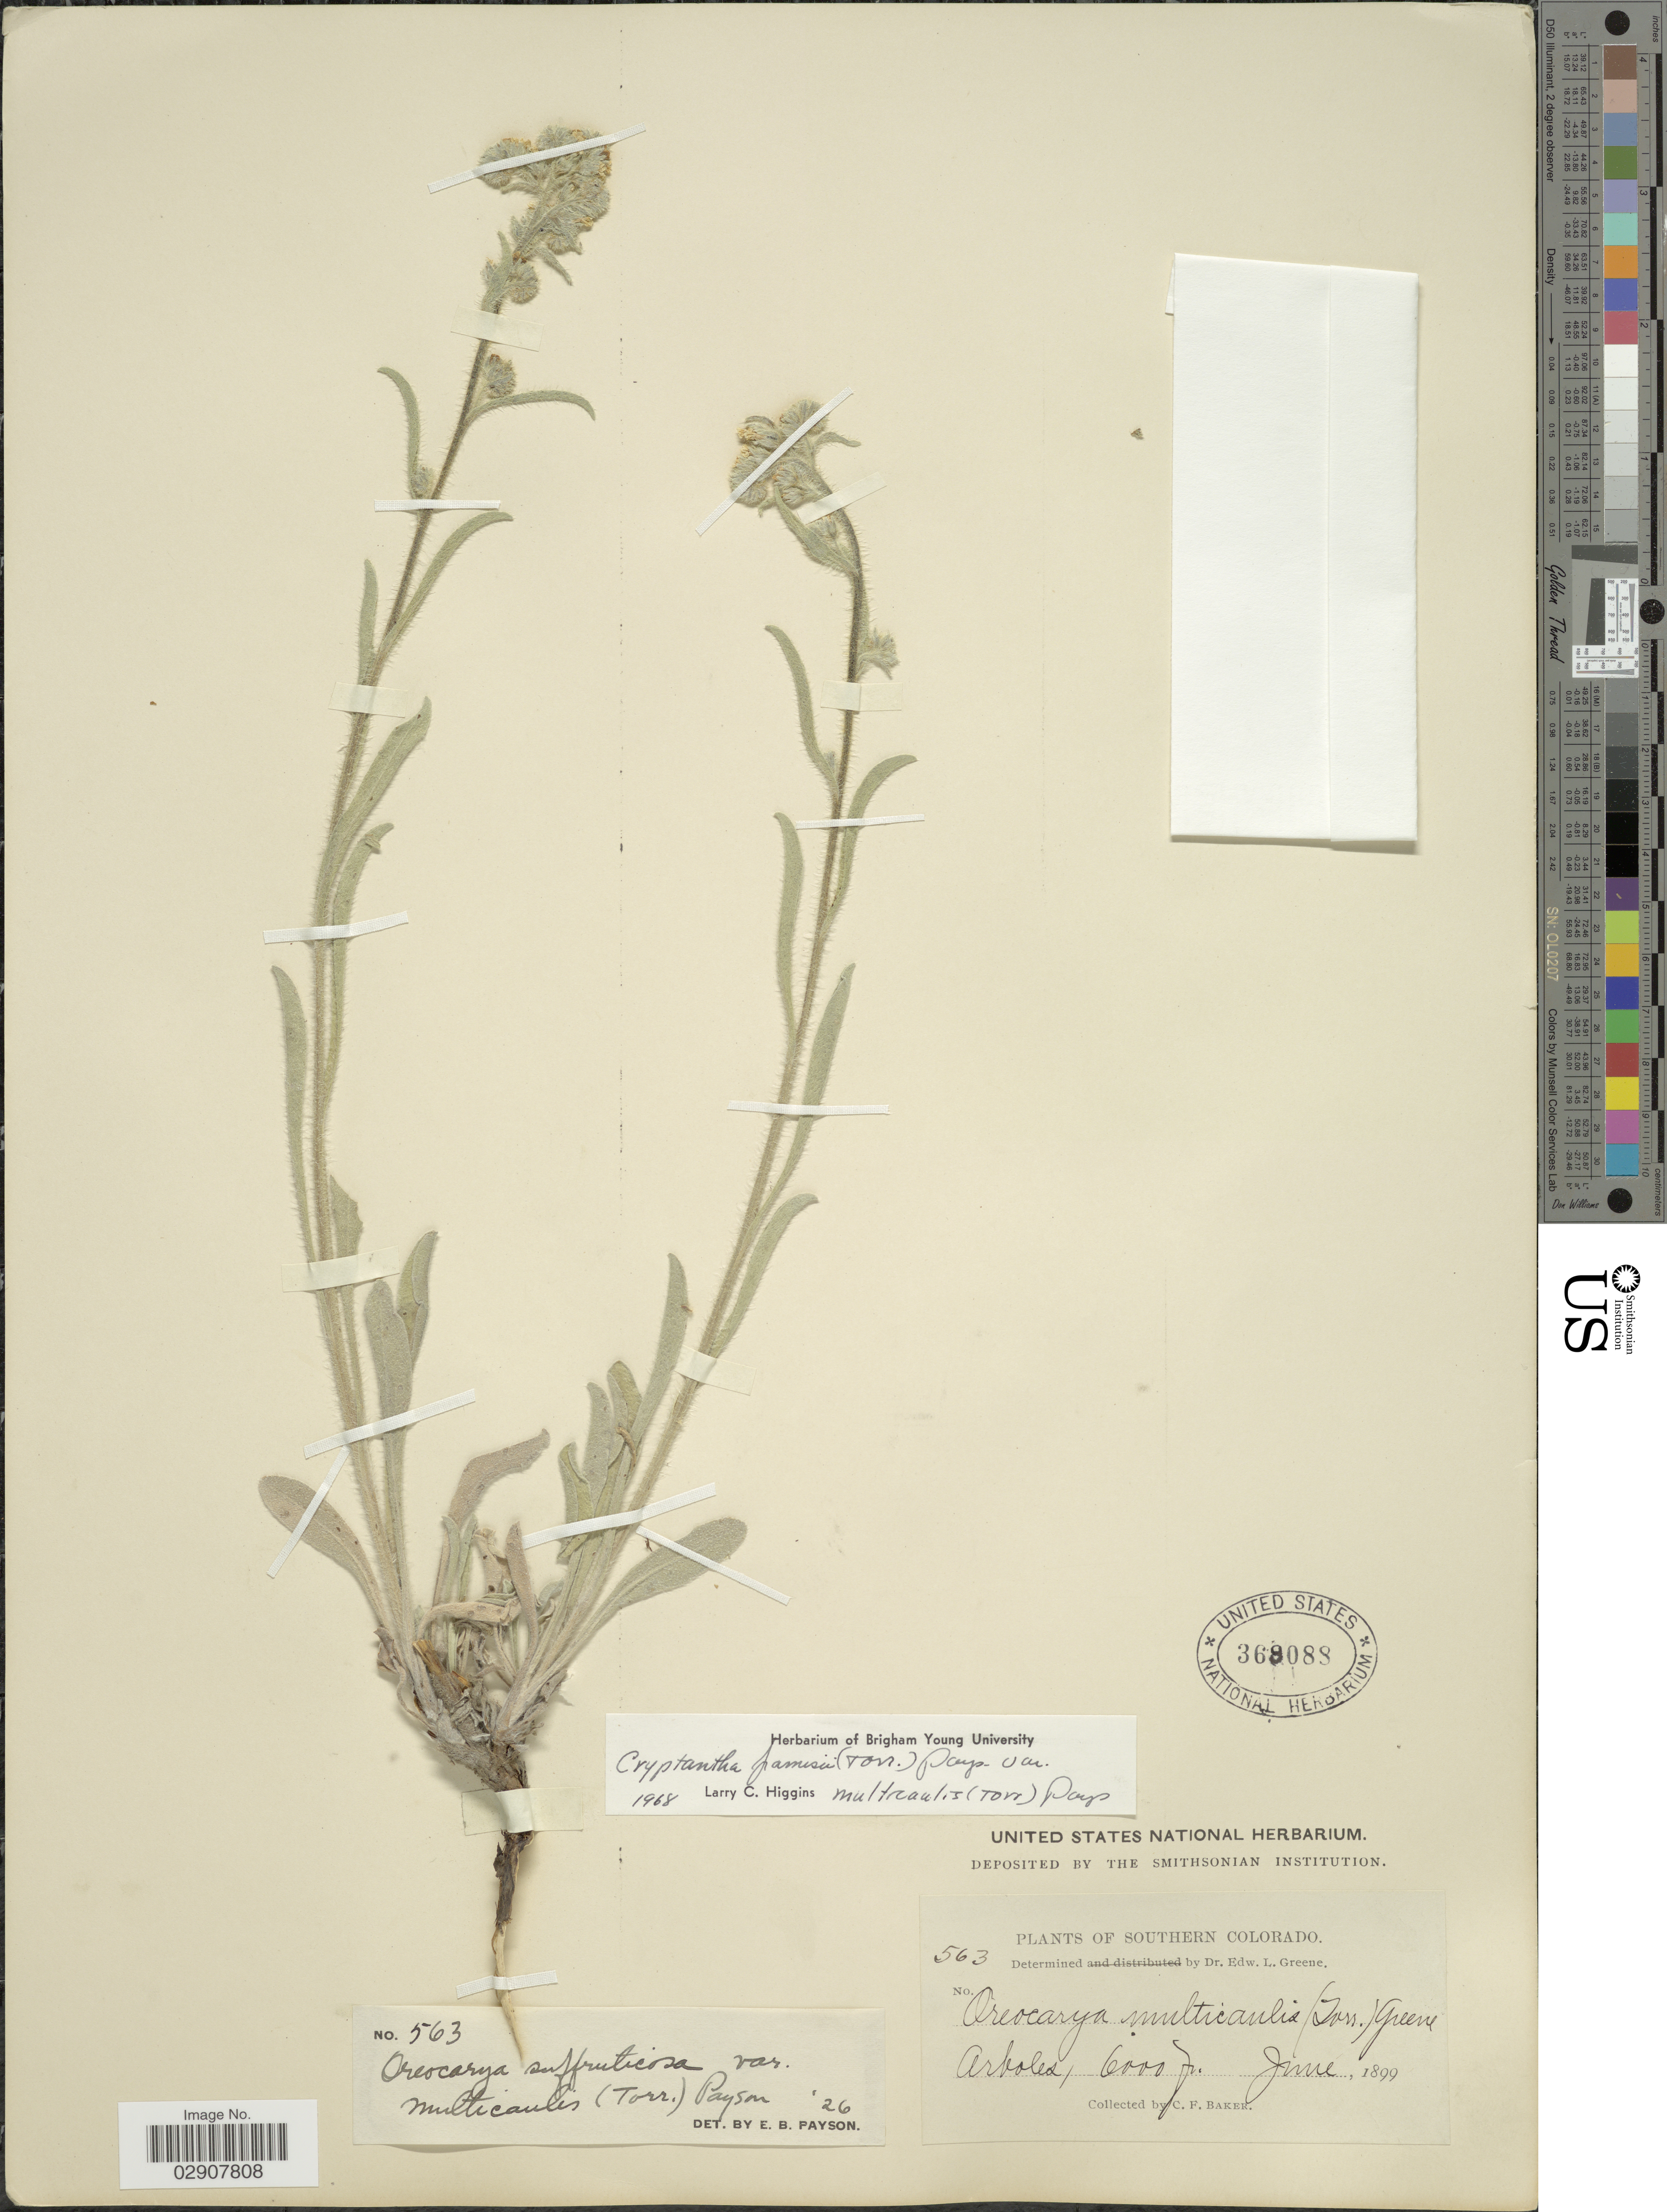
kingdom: Plantae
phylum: Tracheophyta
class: Magnoliopsida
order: Boraginales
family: Boraginaceae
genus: Cryptantha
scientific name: Cryptantha jamesii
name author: (Torr.) Payson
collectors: C. F. Baker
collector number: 563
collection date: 1899-06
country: United States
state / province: Colorado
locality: Southern Colorado. Arboles.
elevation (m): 1829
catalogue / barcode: US 368088